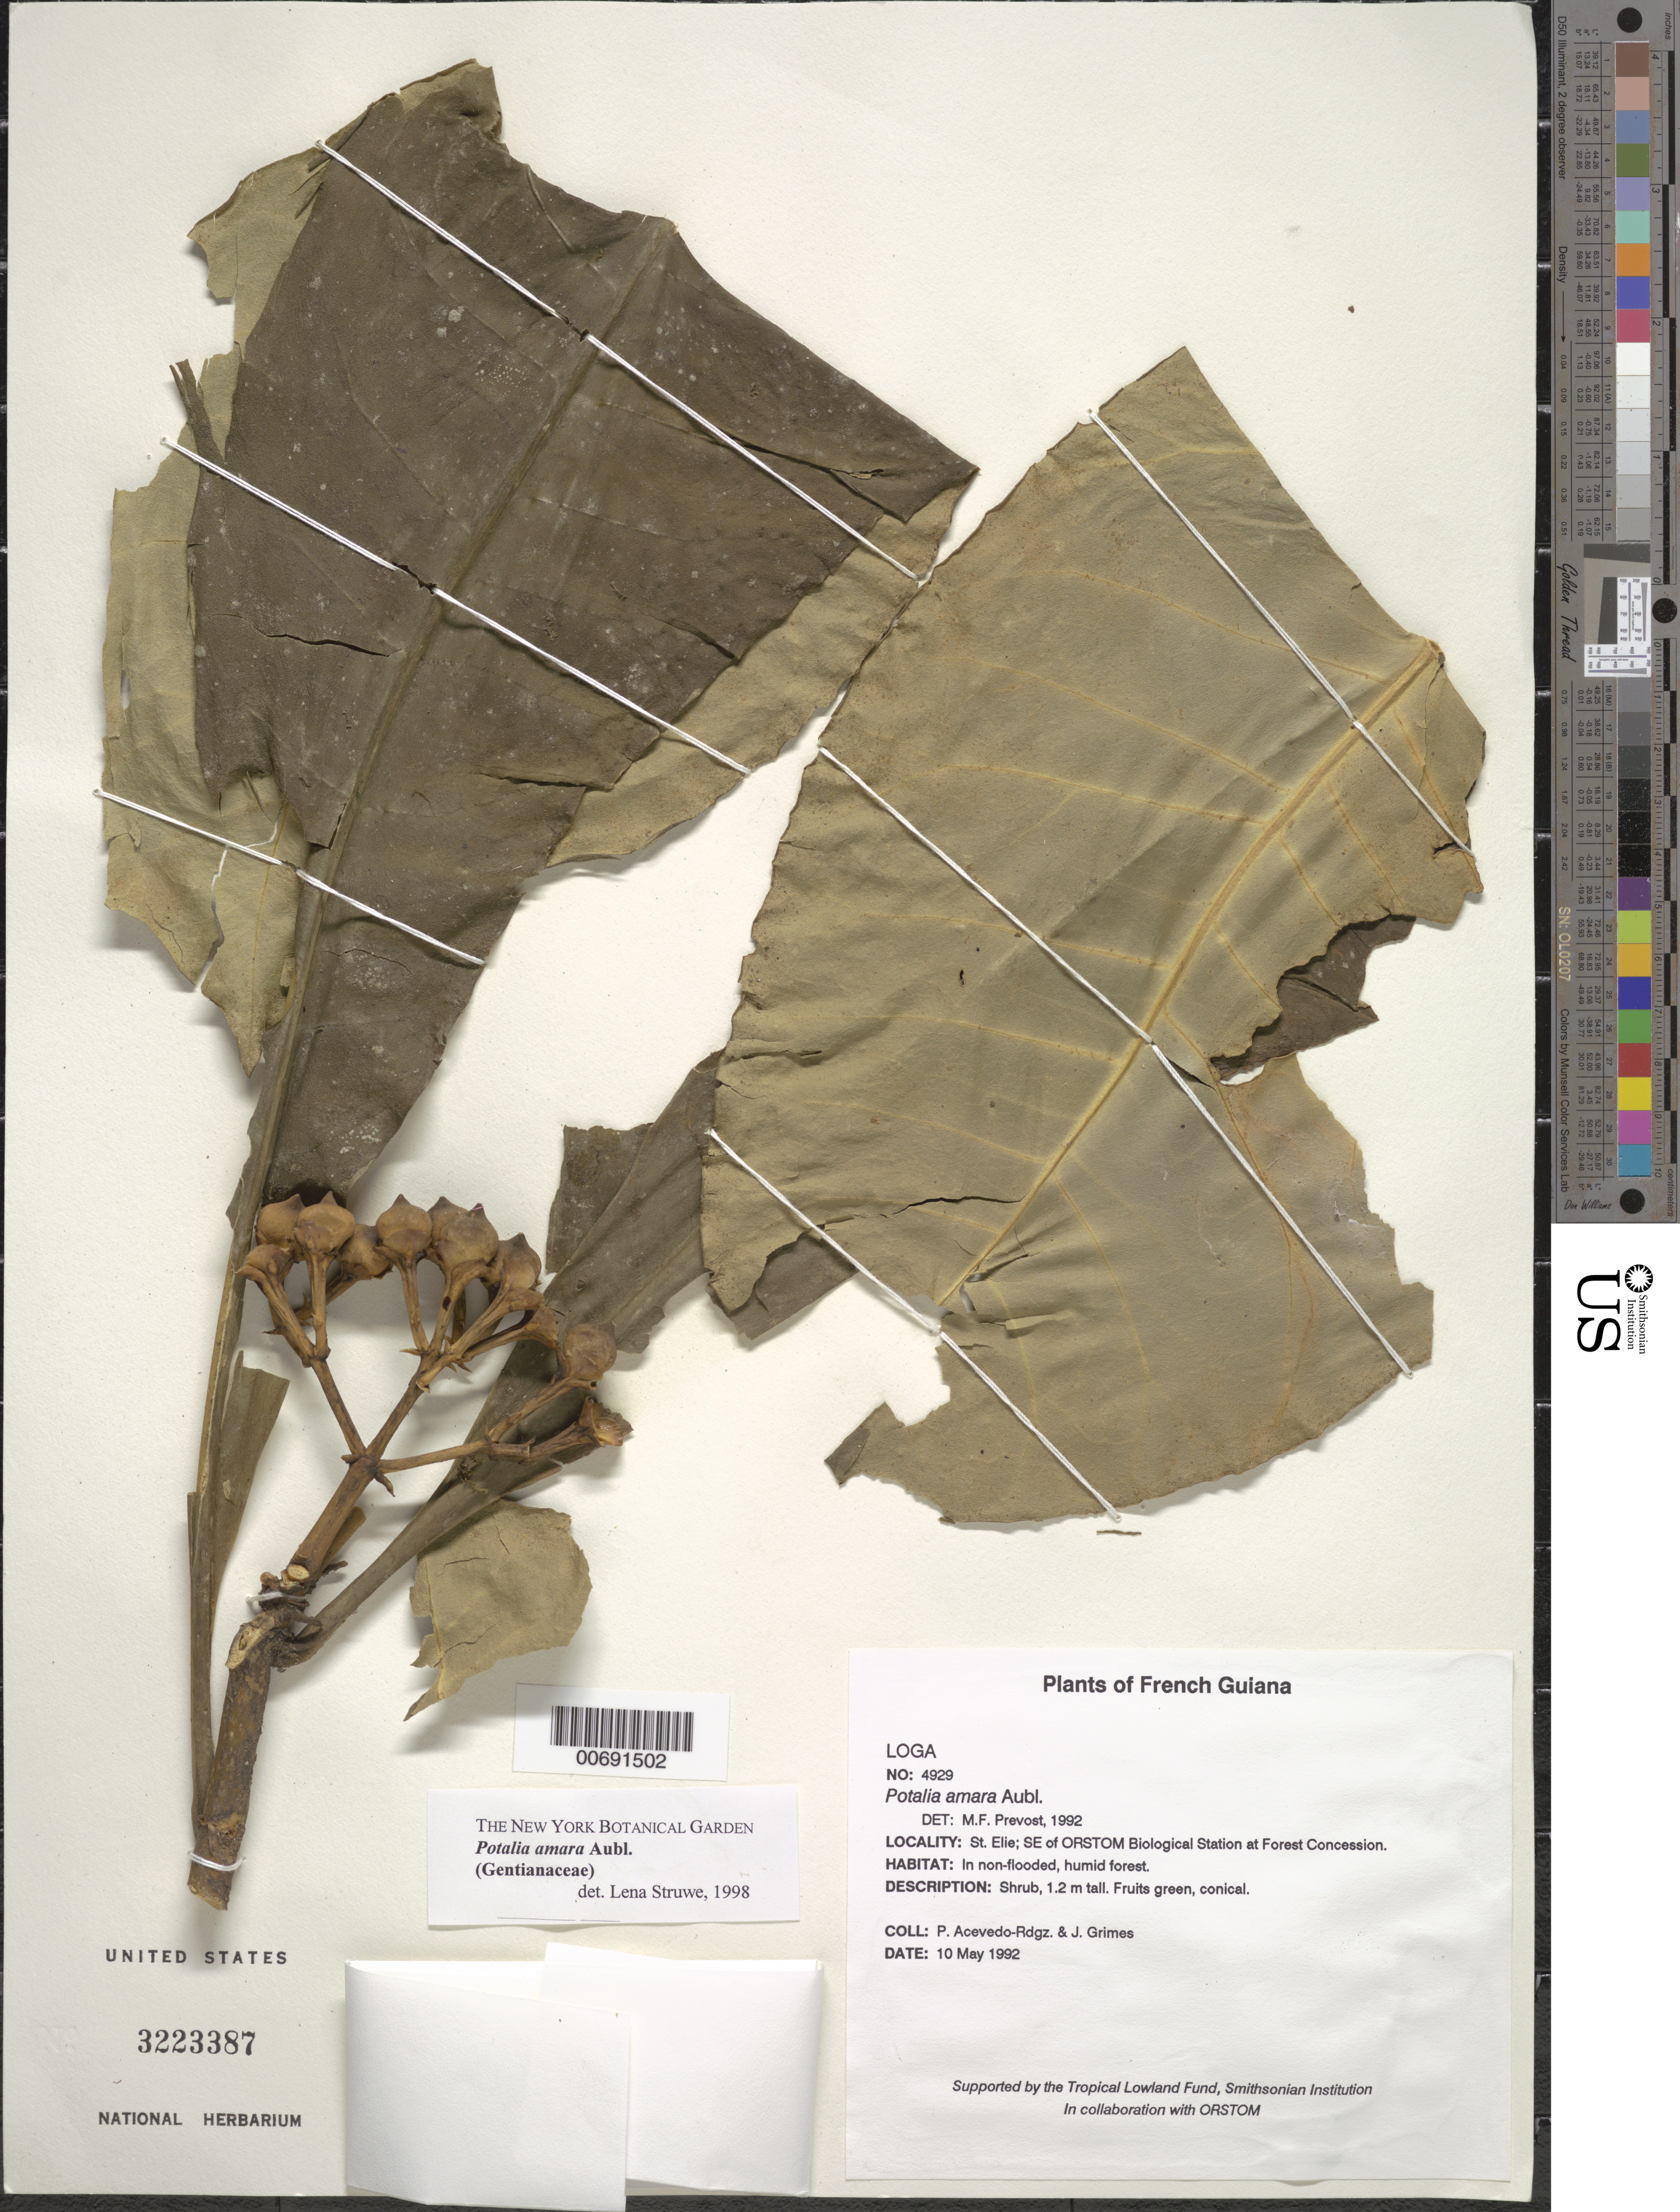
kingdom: Plantae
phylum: Tracheophyta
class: Magnoliopsida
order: Gentianales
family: Gentianaceae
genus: Potalia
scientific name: Potalia amara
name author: Aubl.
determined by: Prévost, M.-F.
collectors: P. Acevedo-Rodr. & J. Grimes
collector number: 4929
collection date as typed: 10 May 1992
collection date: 1992-05-10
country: French Guiana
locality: St. Elie; SE of ORSTOM Biological Station at Forest Concession.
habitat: In non-flooded, humid forest.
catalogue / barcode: US 3223387